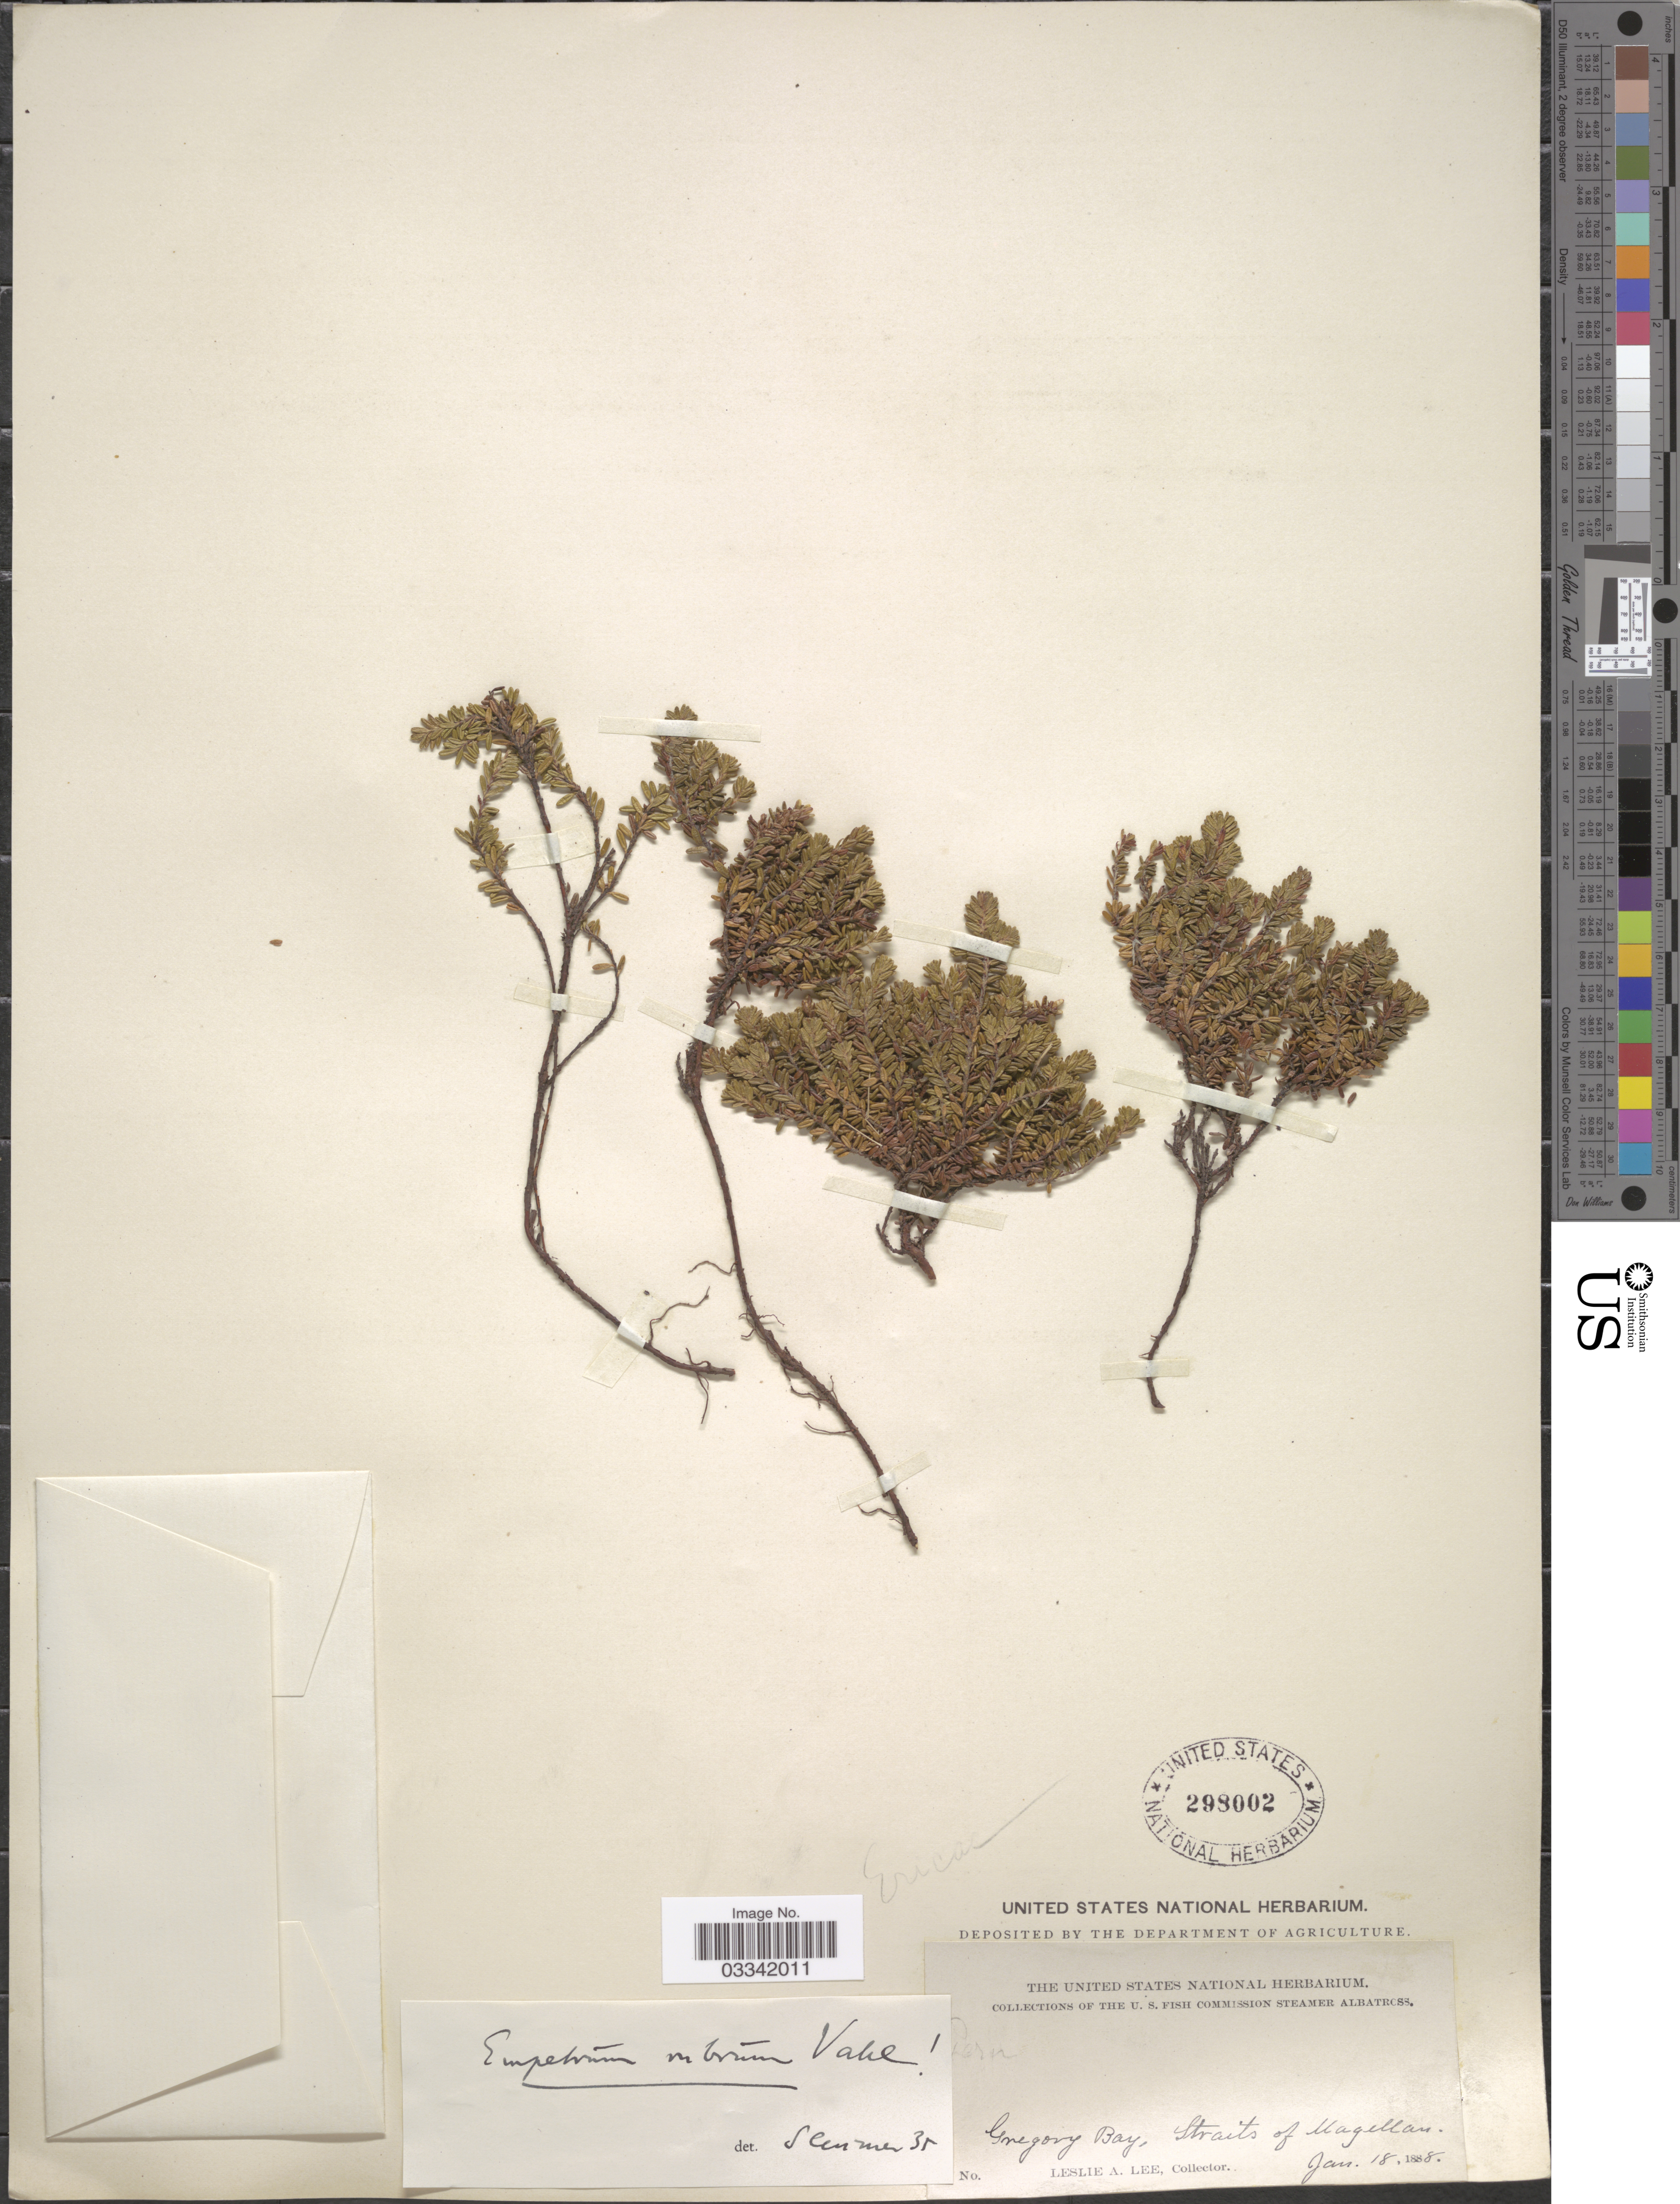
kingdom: Plantae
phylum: Tracheophyta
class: Magnoliopsida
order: Ericales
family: Ericaceae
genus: Empetrum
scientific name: Empetrum rubrum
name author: Vahl ex Willd.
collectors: L. Lee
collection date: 1888-01-18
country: Chile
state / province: Magallanes y de la Antártica Chilena (XII)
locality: Gregory Bay, Straits of Magellan.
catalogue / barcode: US 298002